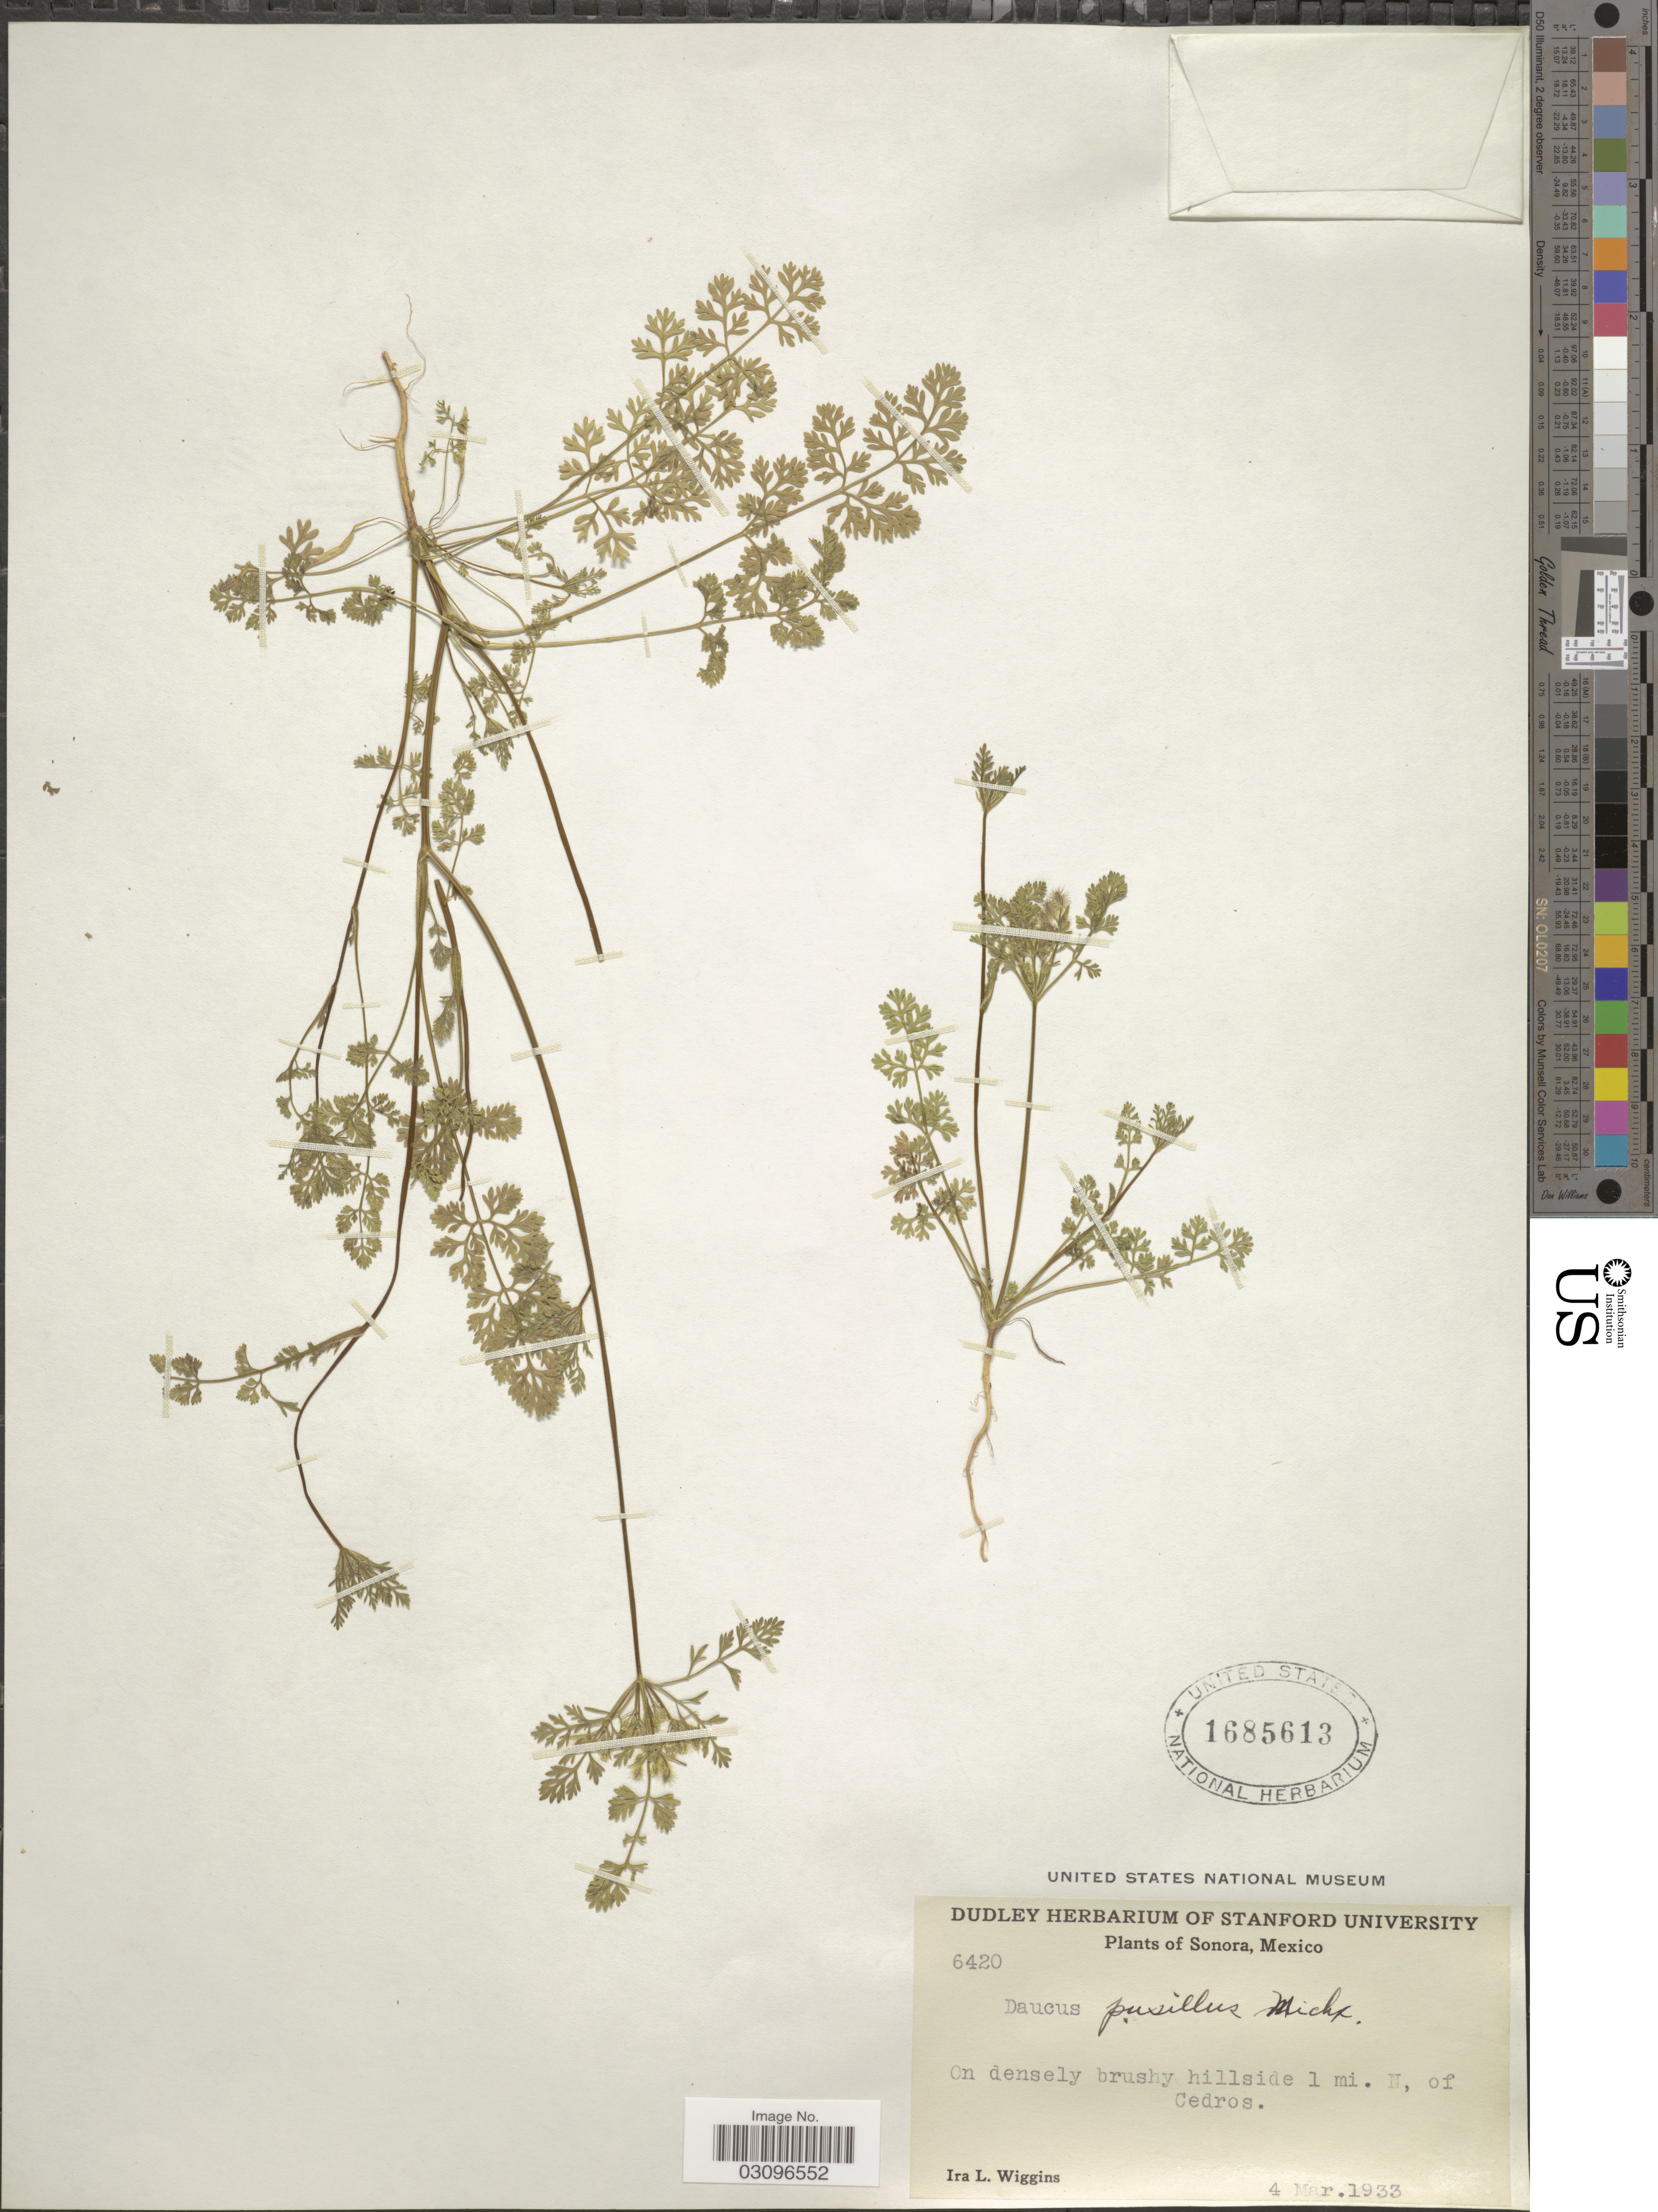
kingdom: Plantae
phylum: Tracheophyta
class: Magnoliopsida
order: Apiales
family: Apiaceae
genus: Daucus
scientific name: Daucus pusillus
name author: Michx.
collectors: I. L. Wiggins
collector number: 6420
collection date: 1933-03-04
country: Mexico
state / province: Sonora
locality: On densely brushy hillside 1 mi. N, of Cedros.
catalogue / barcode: US 1685613